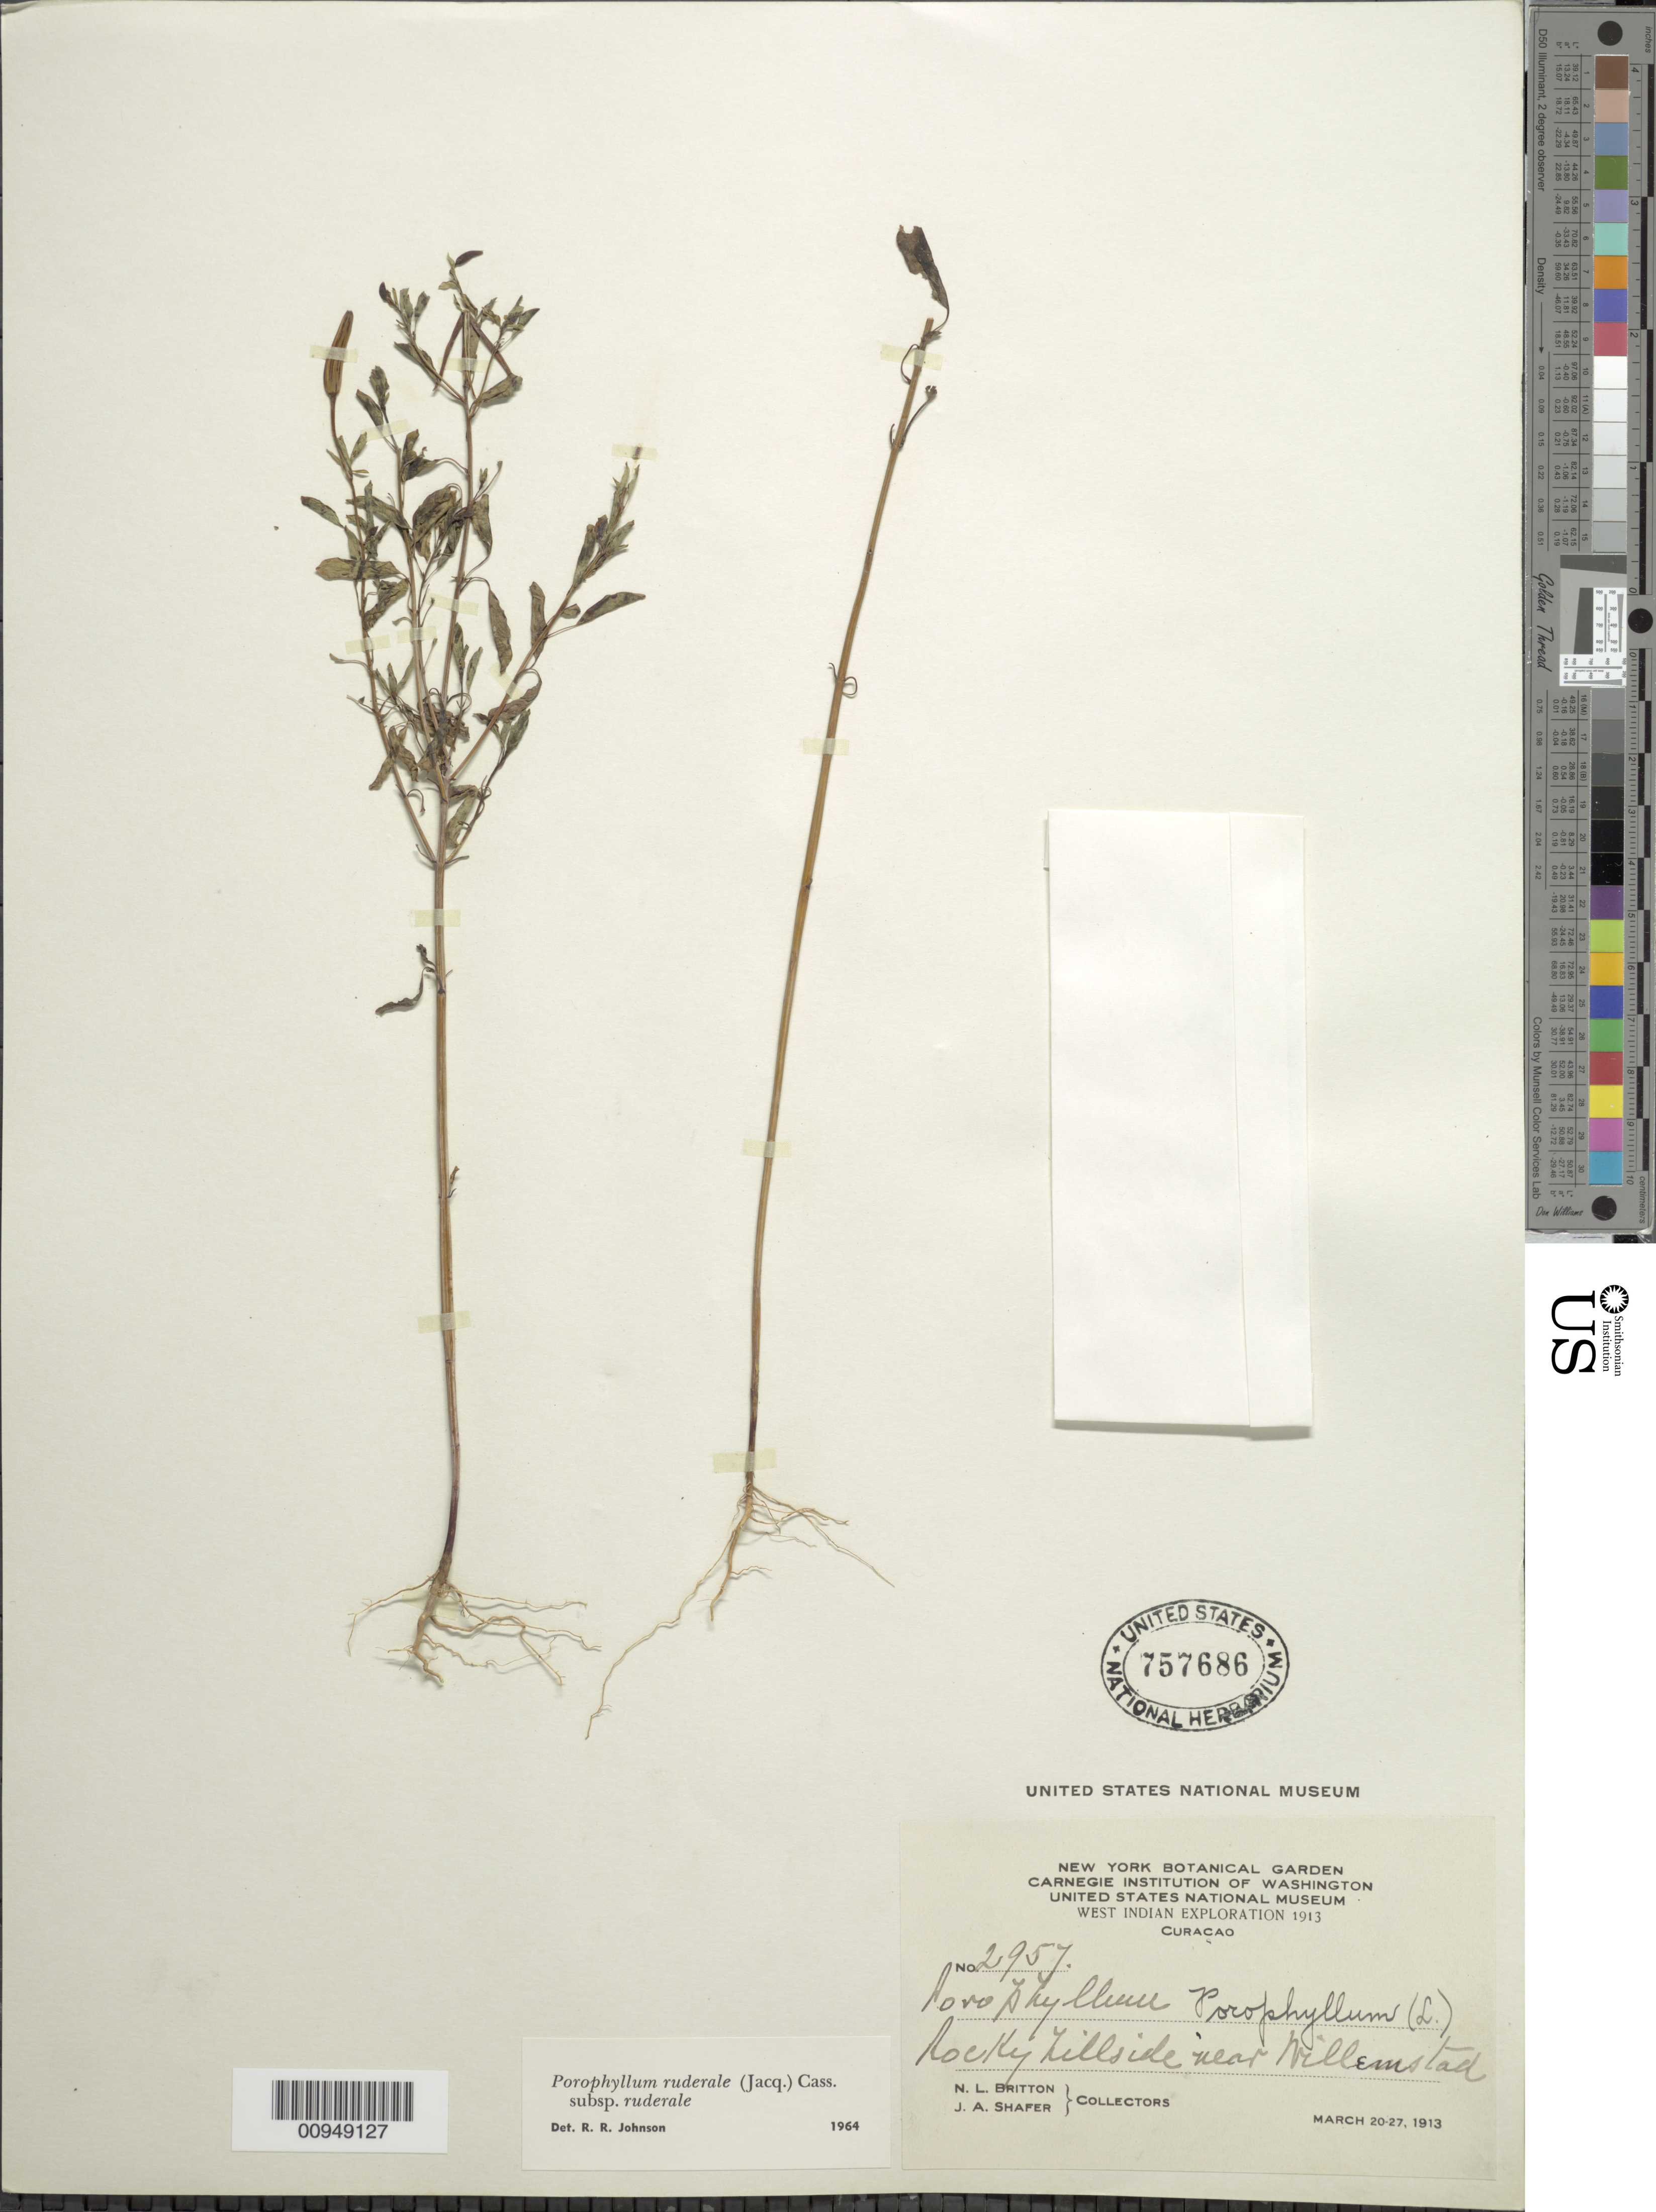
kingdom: Plantae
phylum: Tracheophyta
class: Magnoliopsida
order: Asterales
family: Asteraceae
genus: Porophyllum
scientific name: Porophyllum ruderale subsp. ruderale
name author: (Jacq.) Cass.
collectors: N. Britton & J. A. Shafer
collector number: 2957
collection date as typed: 20 Mar 1913 to 27 Mar 1913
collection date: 1913-03-20/1913-03-27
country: Curaçao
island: Curaçao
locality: hillside near "Willemstad"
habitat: Rocky hillside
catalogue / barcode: US 757686